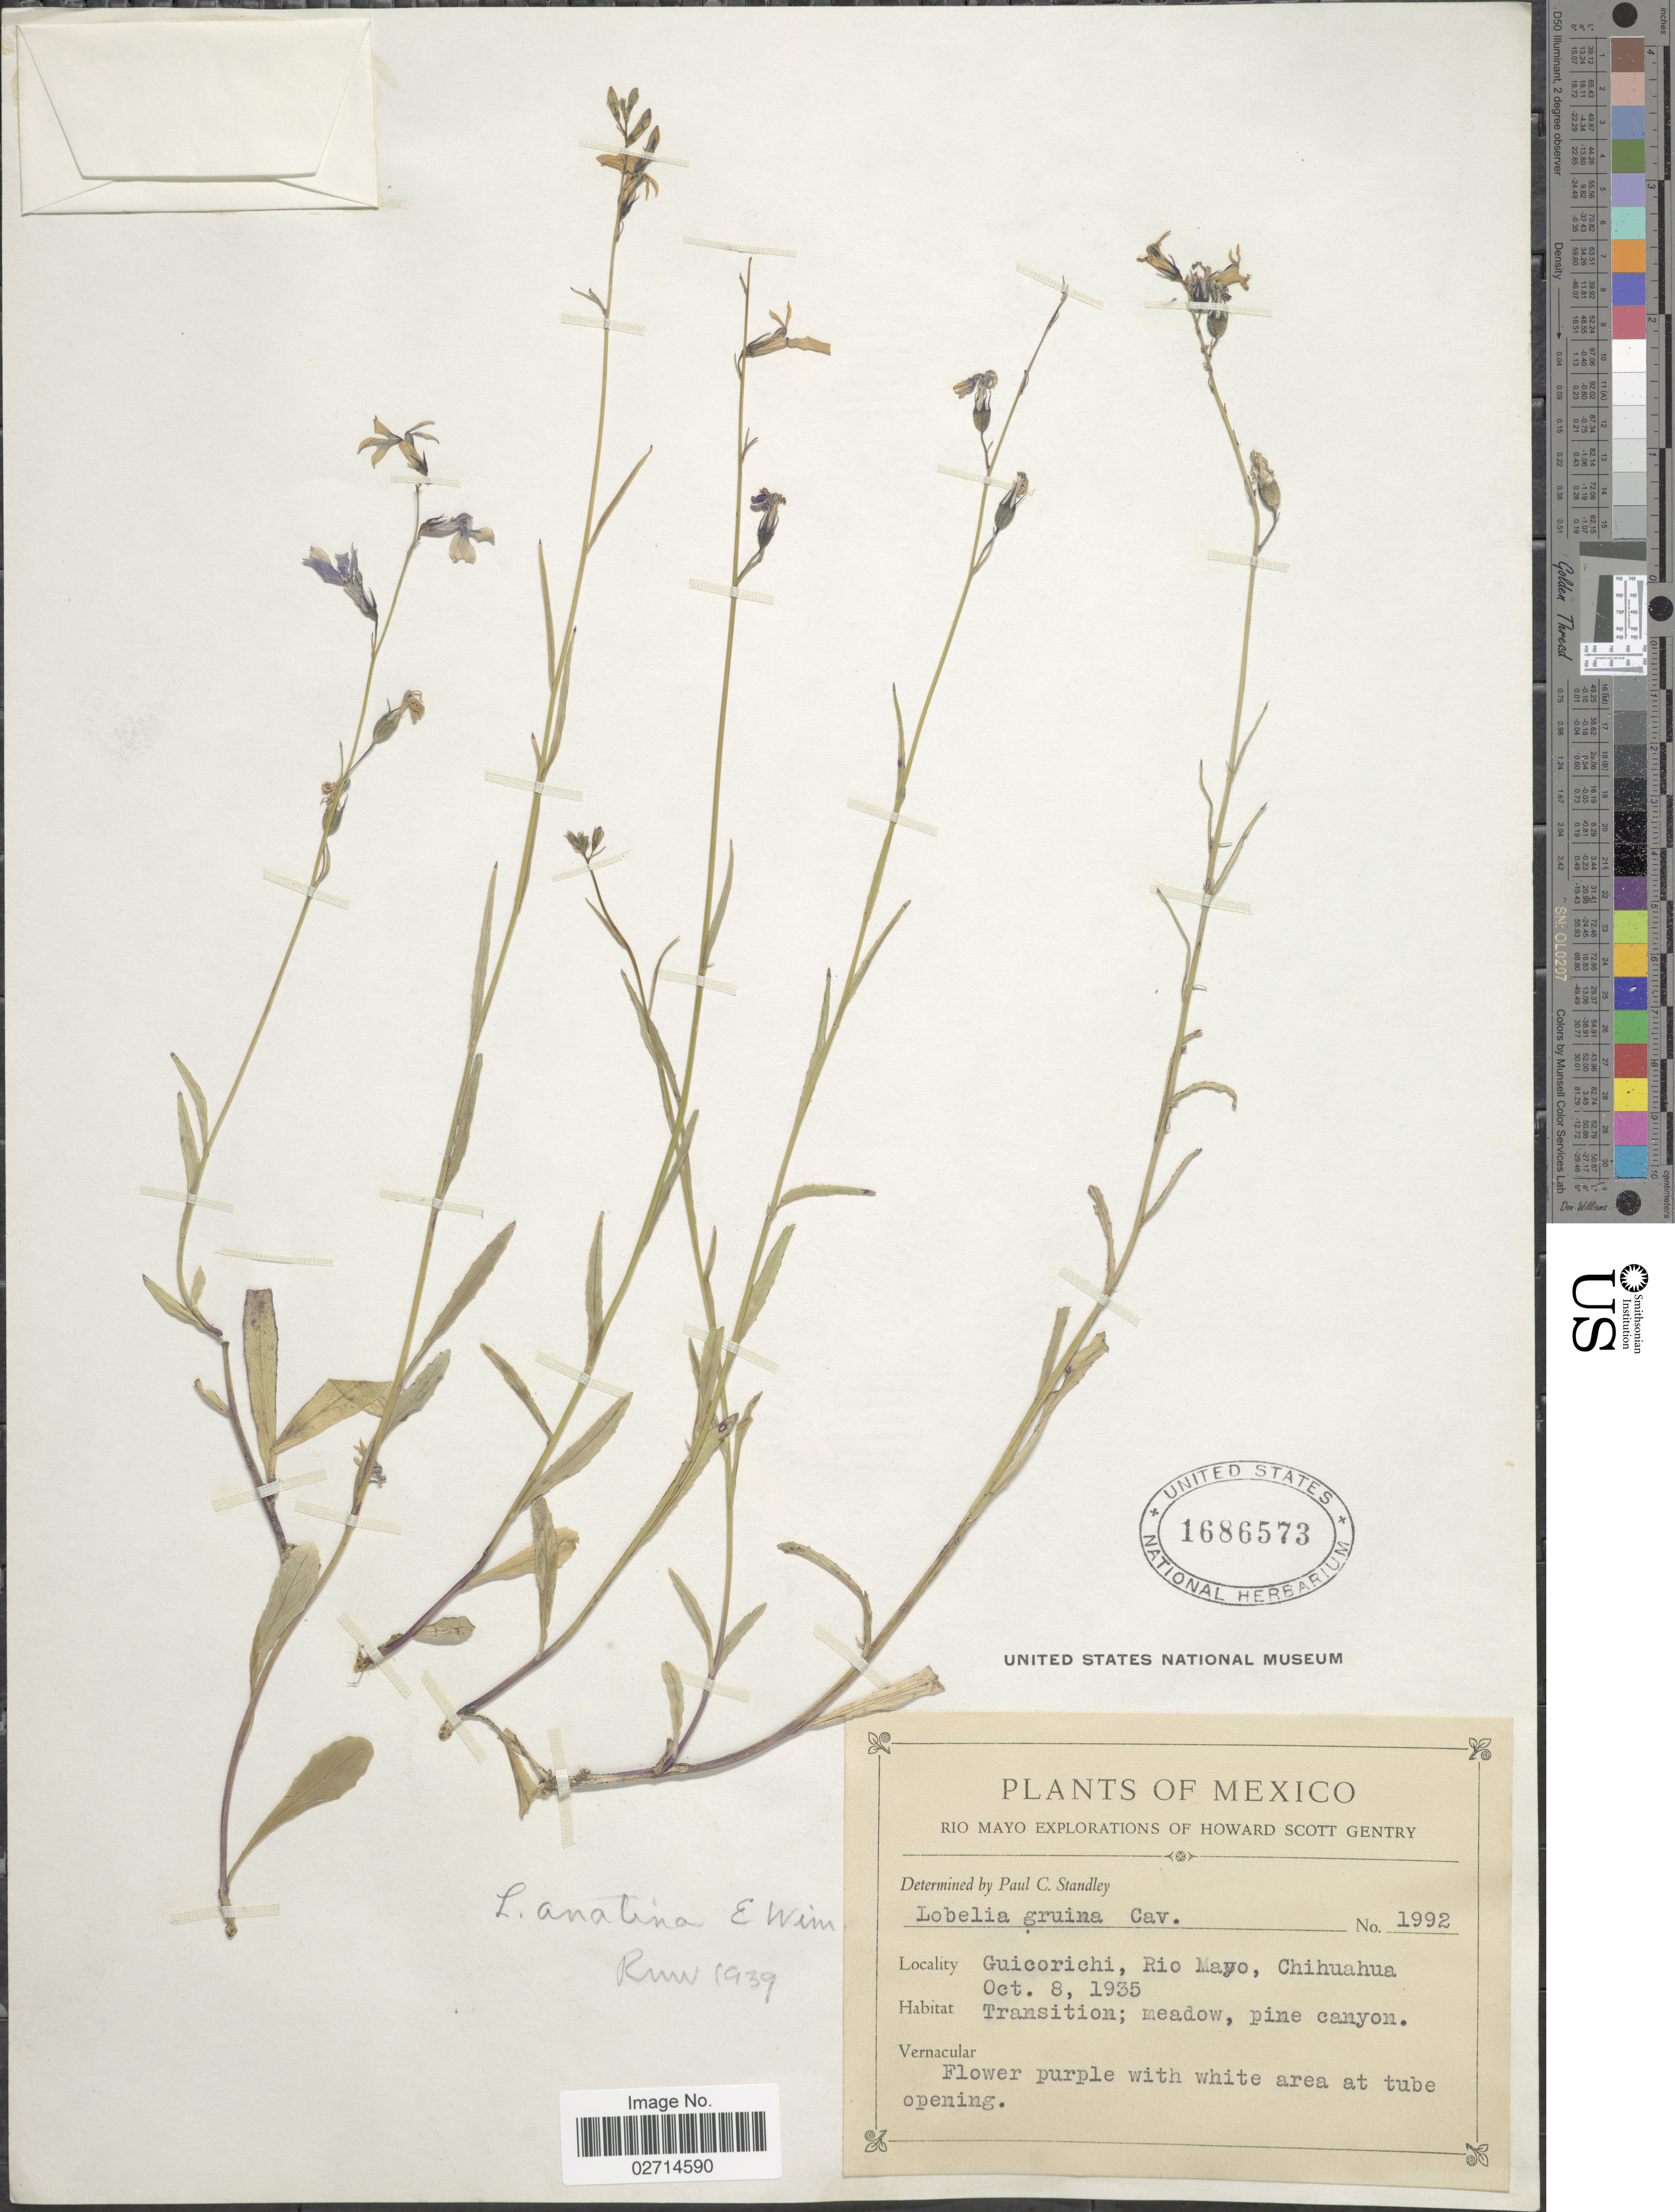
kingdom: Plantae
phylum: Tracheophyta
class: Magnoliopsida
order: Asterales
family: Campanulaceae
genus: Lobelia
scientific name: Lobelia anatina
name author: E. Wimm.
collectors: H. S. Gentry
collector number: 1992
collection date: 1935-10-08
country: Mexico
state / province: Chihuahua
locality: Guicorichi, Rio Mayo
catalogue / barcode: US 1686573